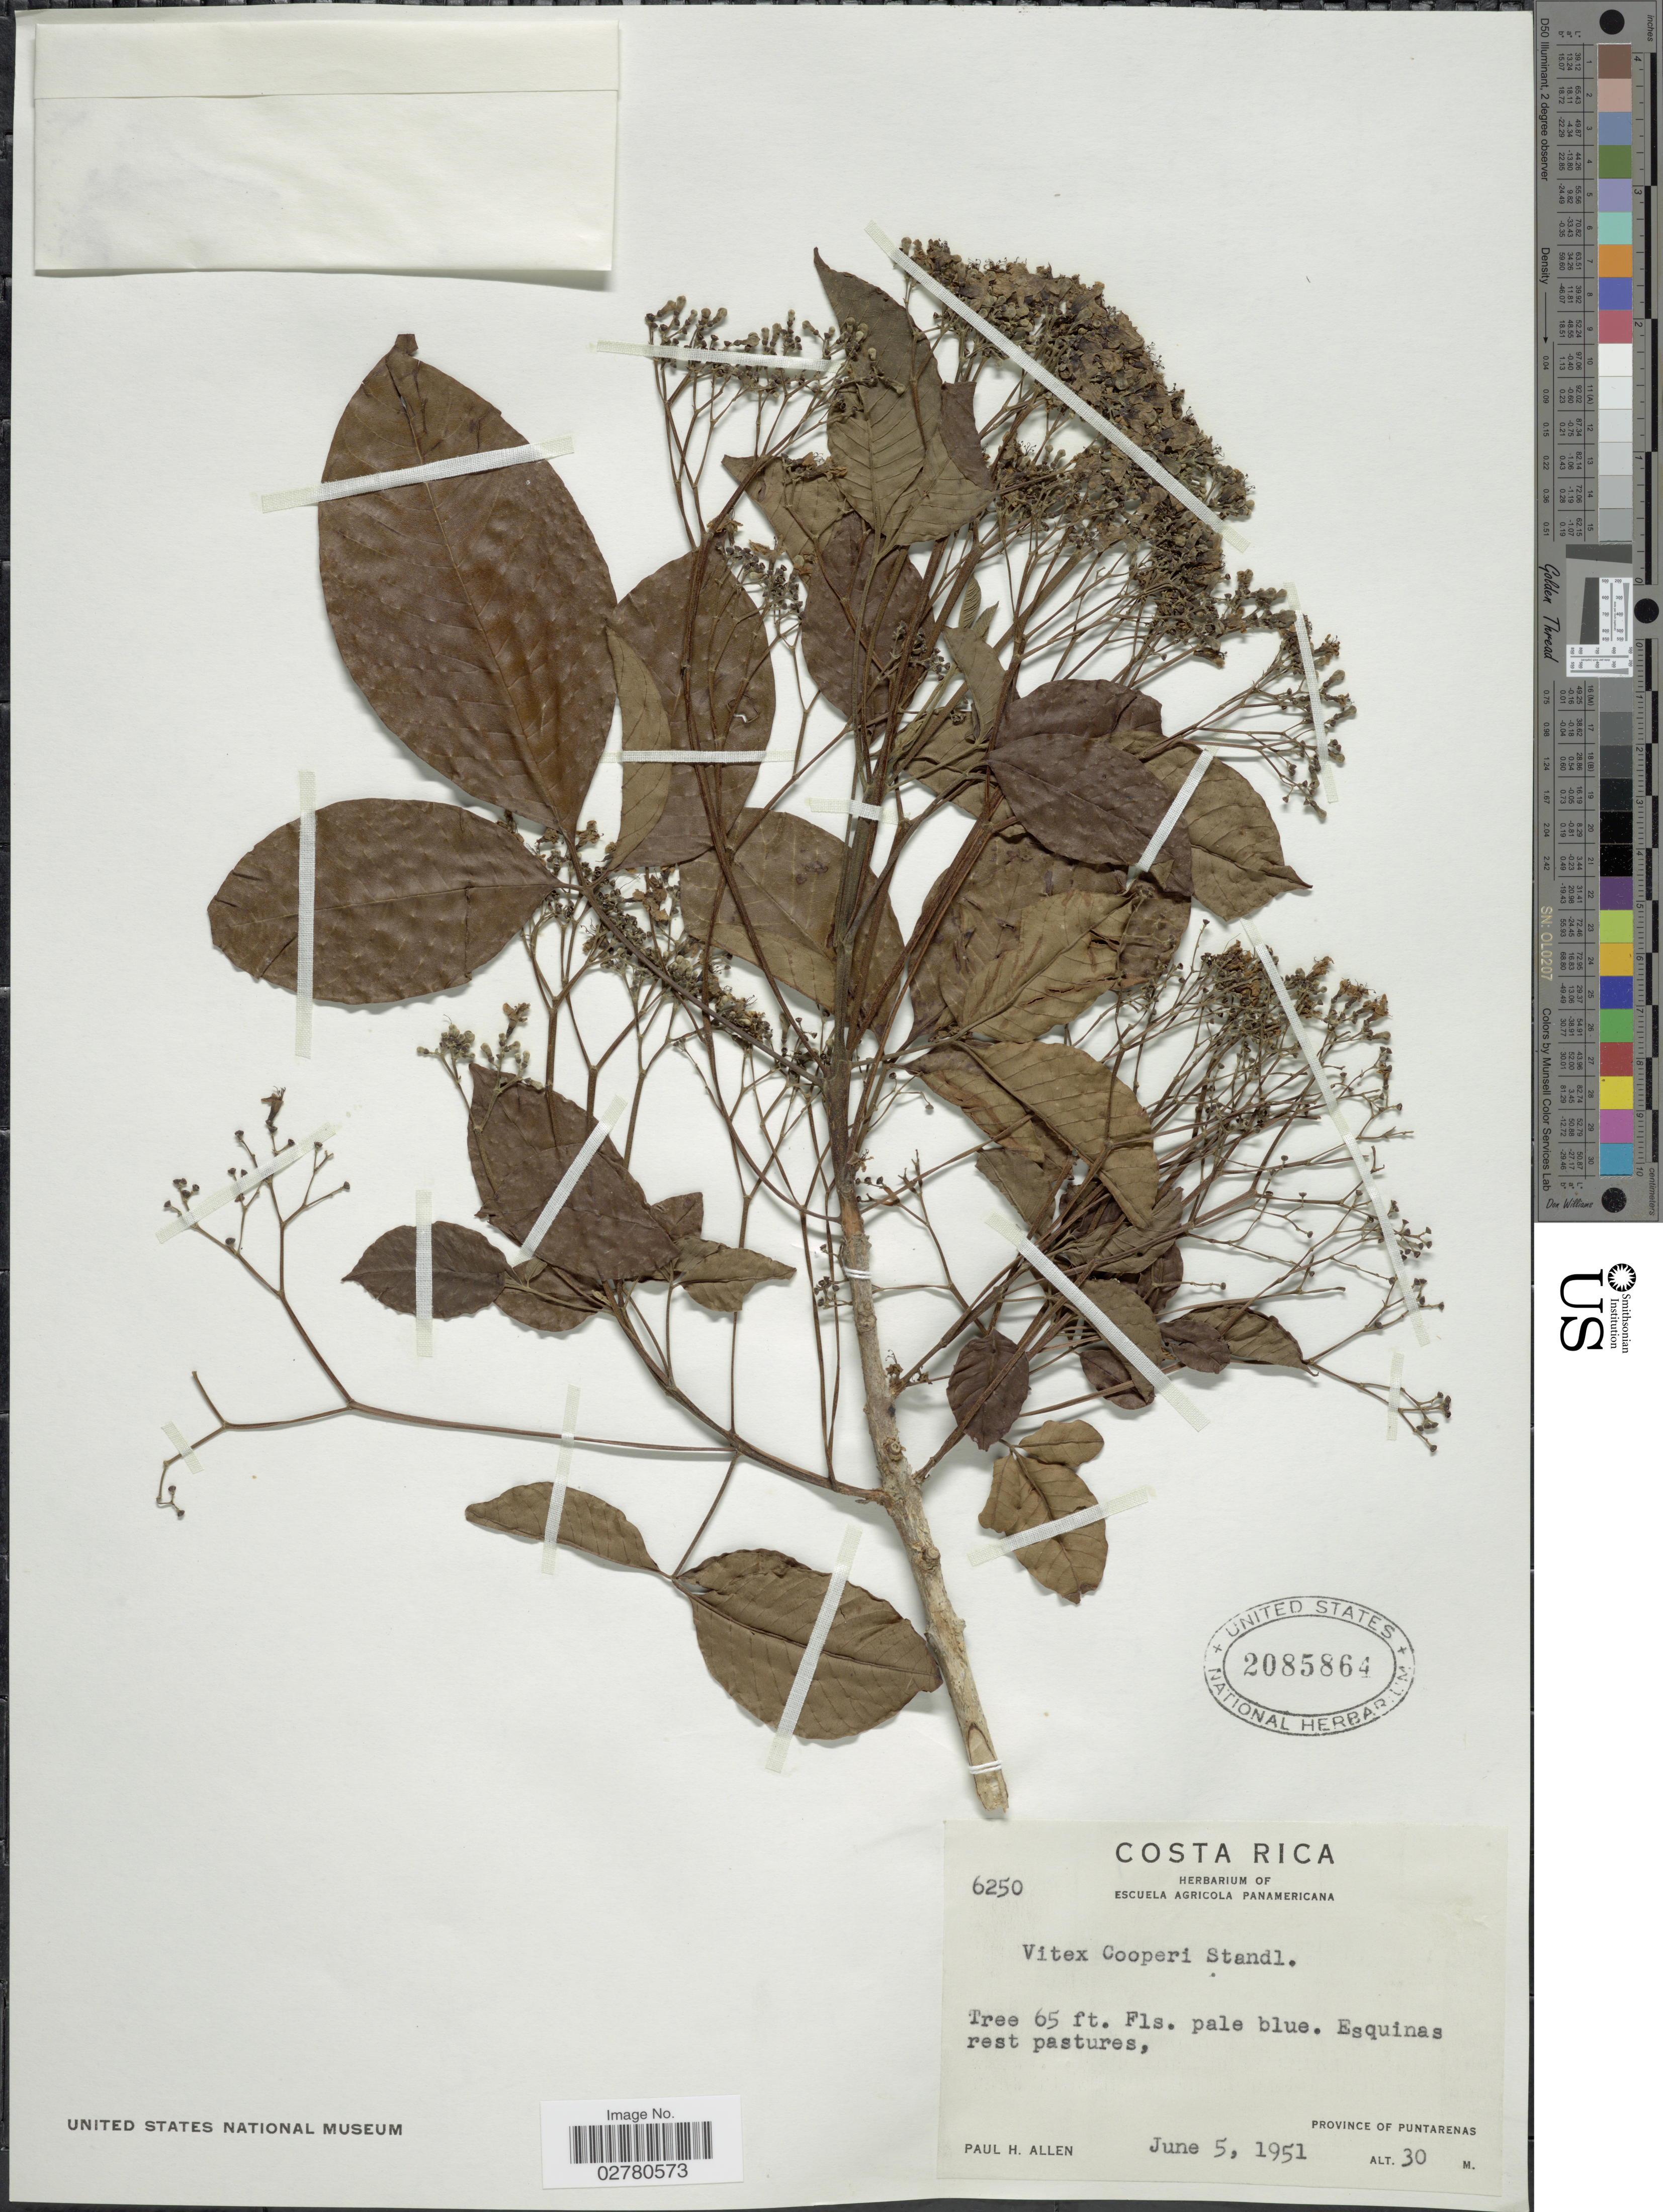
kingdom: Plantae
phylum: Tracheophyta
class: Magnoliopsida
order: Lamiales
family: Lamiaceae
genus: Vitex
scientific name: Vitex cooperi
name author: Standl.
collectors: P. H. Allen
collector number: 6250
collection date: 1951-06-05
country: Costa Rica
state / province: Puntarenas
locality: Esquinas rest pastures.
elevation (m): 30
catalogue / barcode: US 2085864